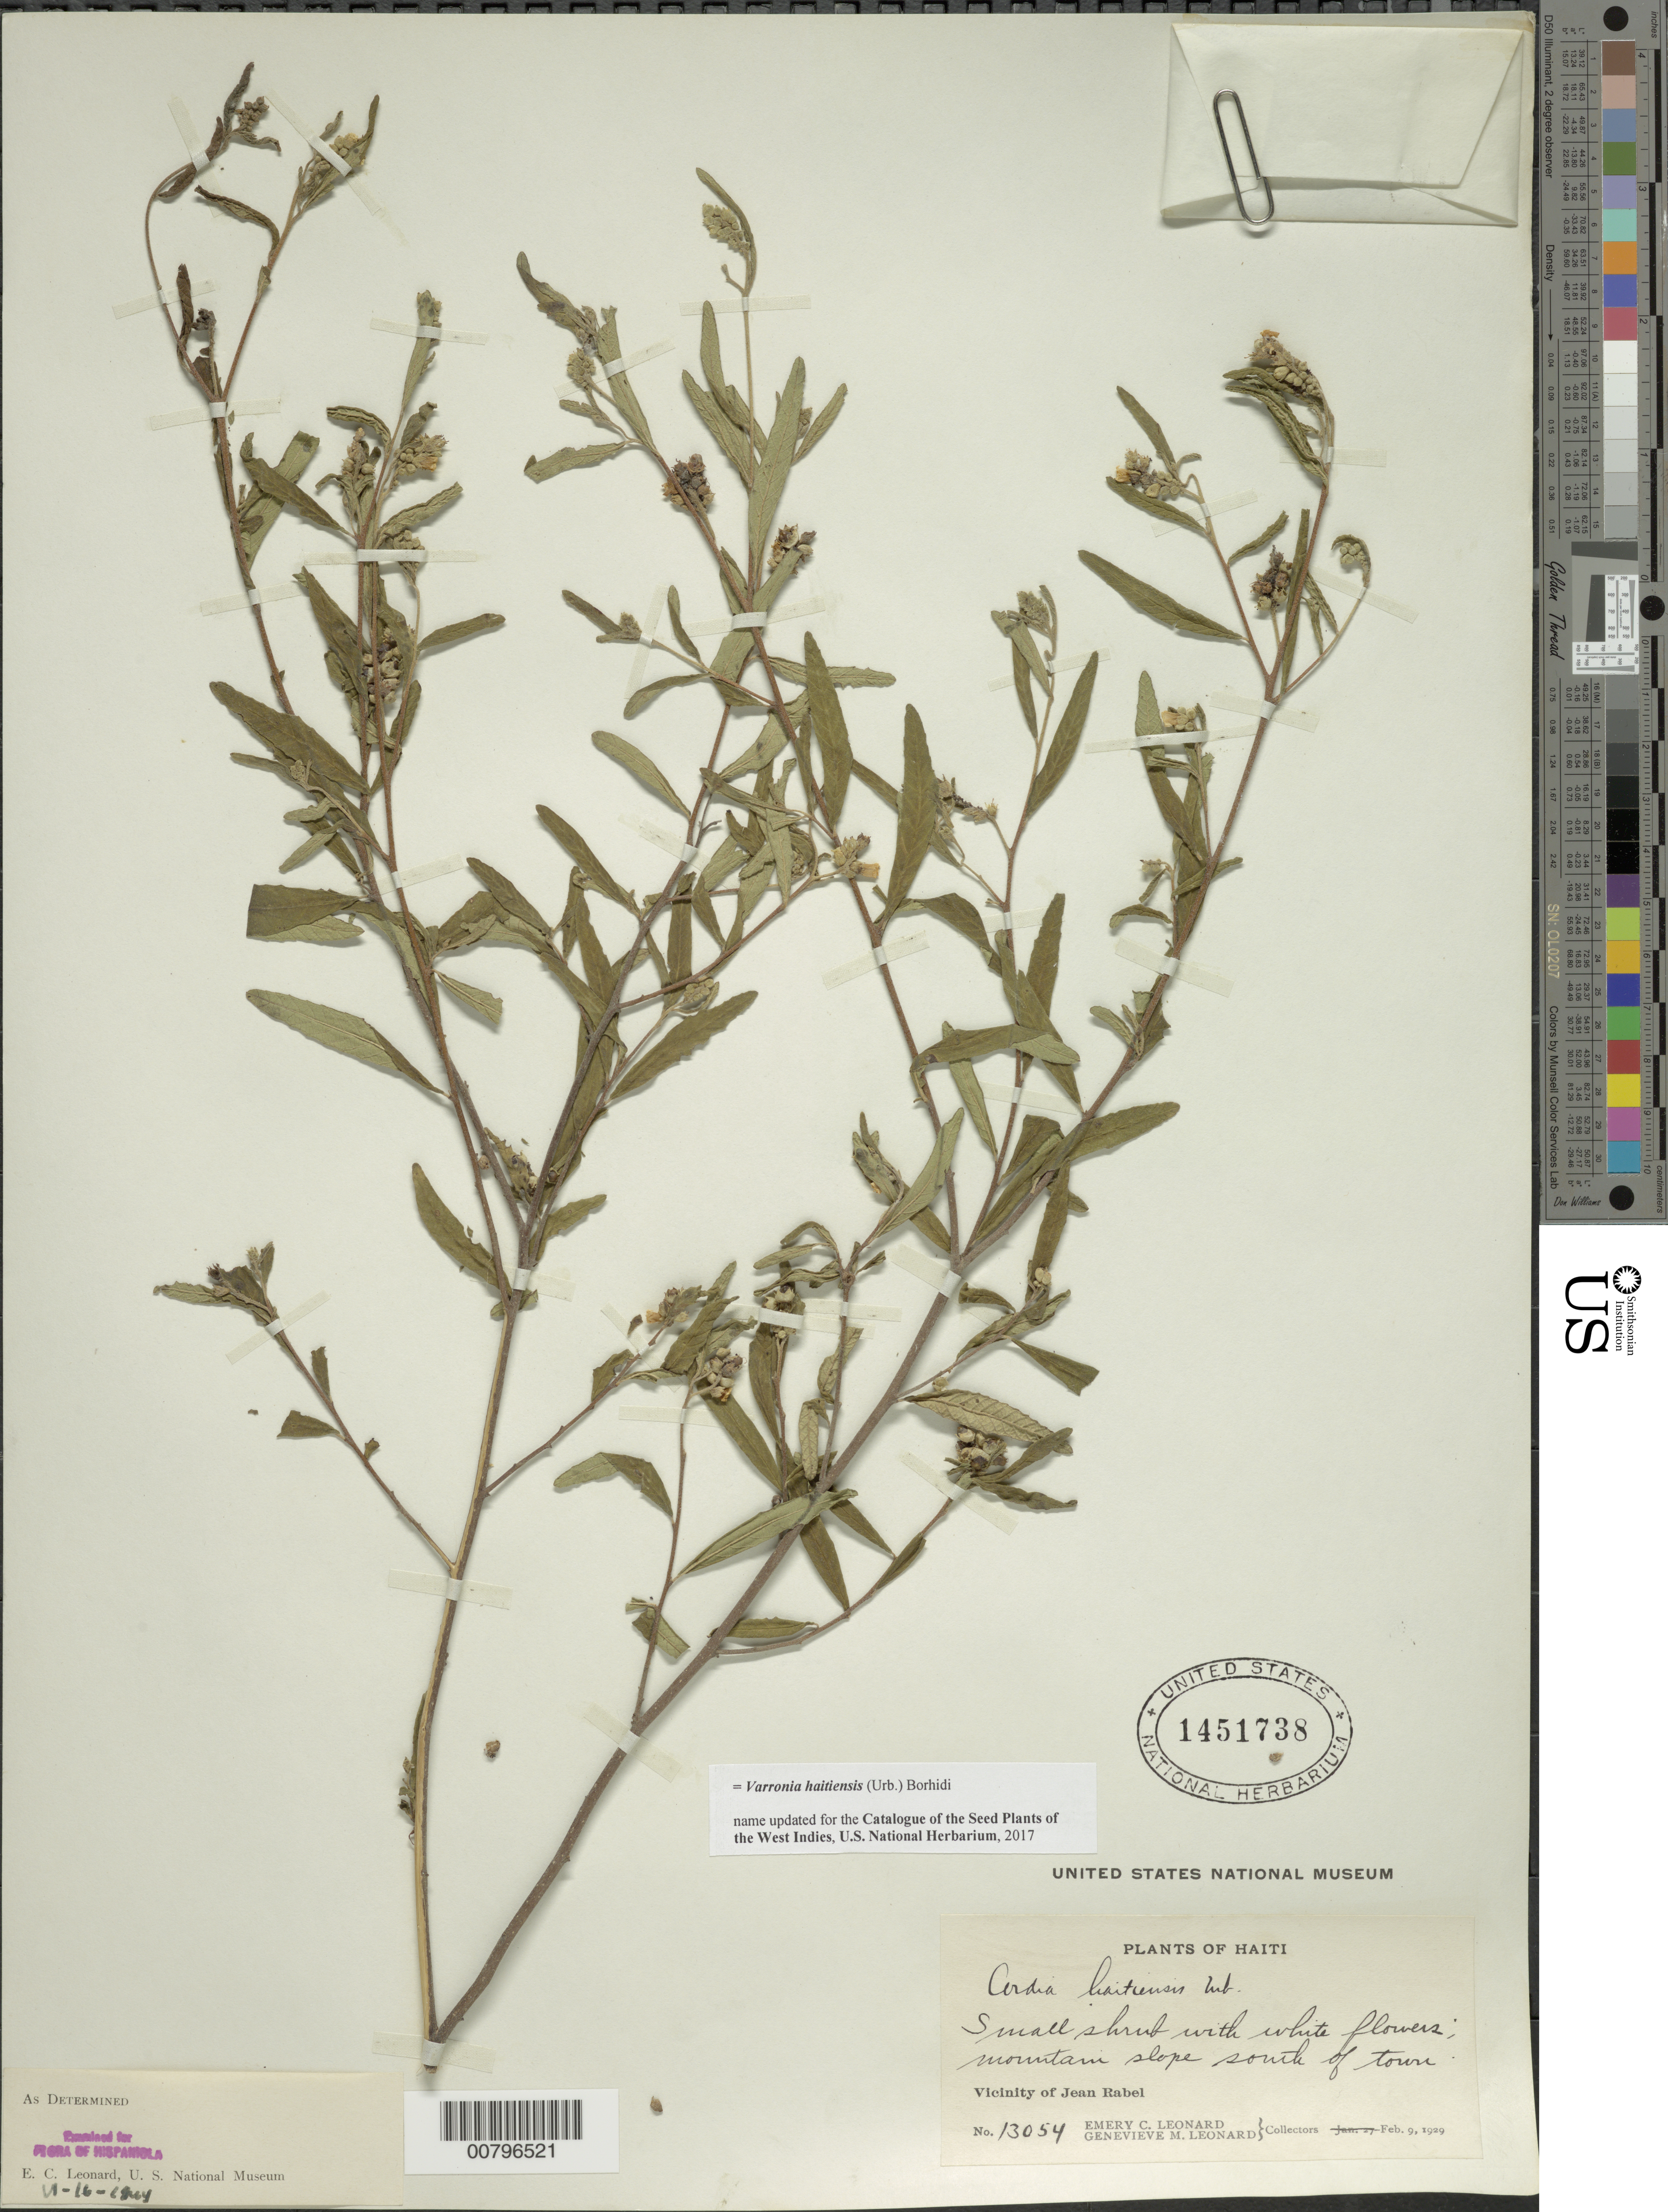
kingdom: Plantae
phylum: Tracheophyta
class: Magnoliopsida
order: Boraginales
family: Cordiaceae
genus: Varronia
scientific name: Varronia haitiensis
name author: (Urb.) Borhidi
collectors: E. C. Leonard & G. M. Leonard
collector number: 13054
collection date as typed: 09 Feb 1929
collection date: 1929-02-09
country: Haiti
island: Hispaniola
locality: Vicinity of Jean Rabel, south of town.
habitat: Mountain slopes.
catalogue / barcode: US 1451738